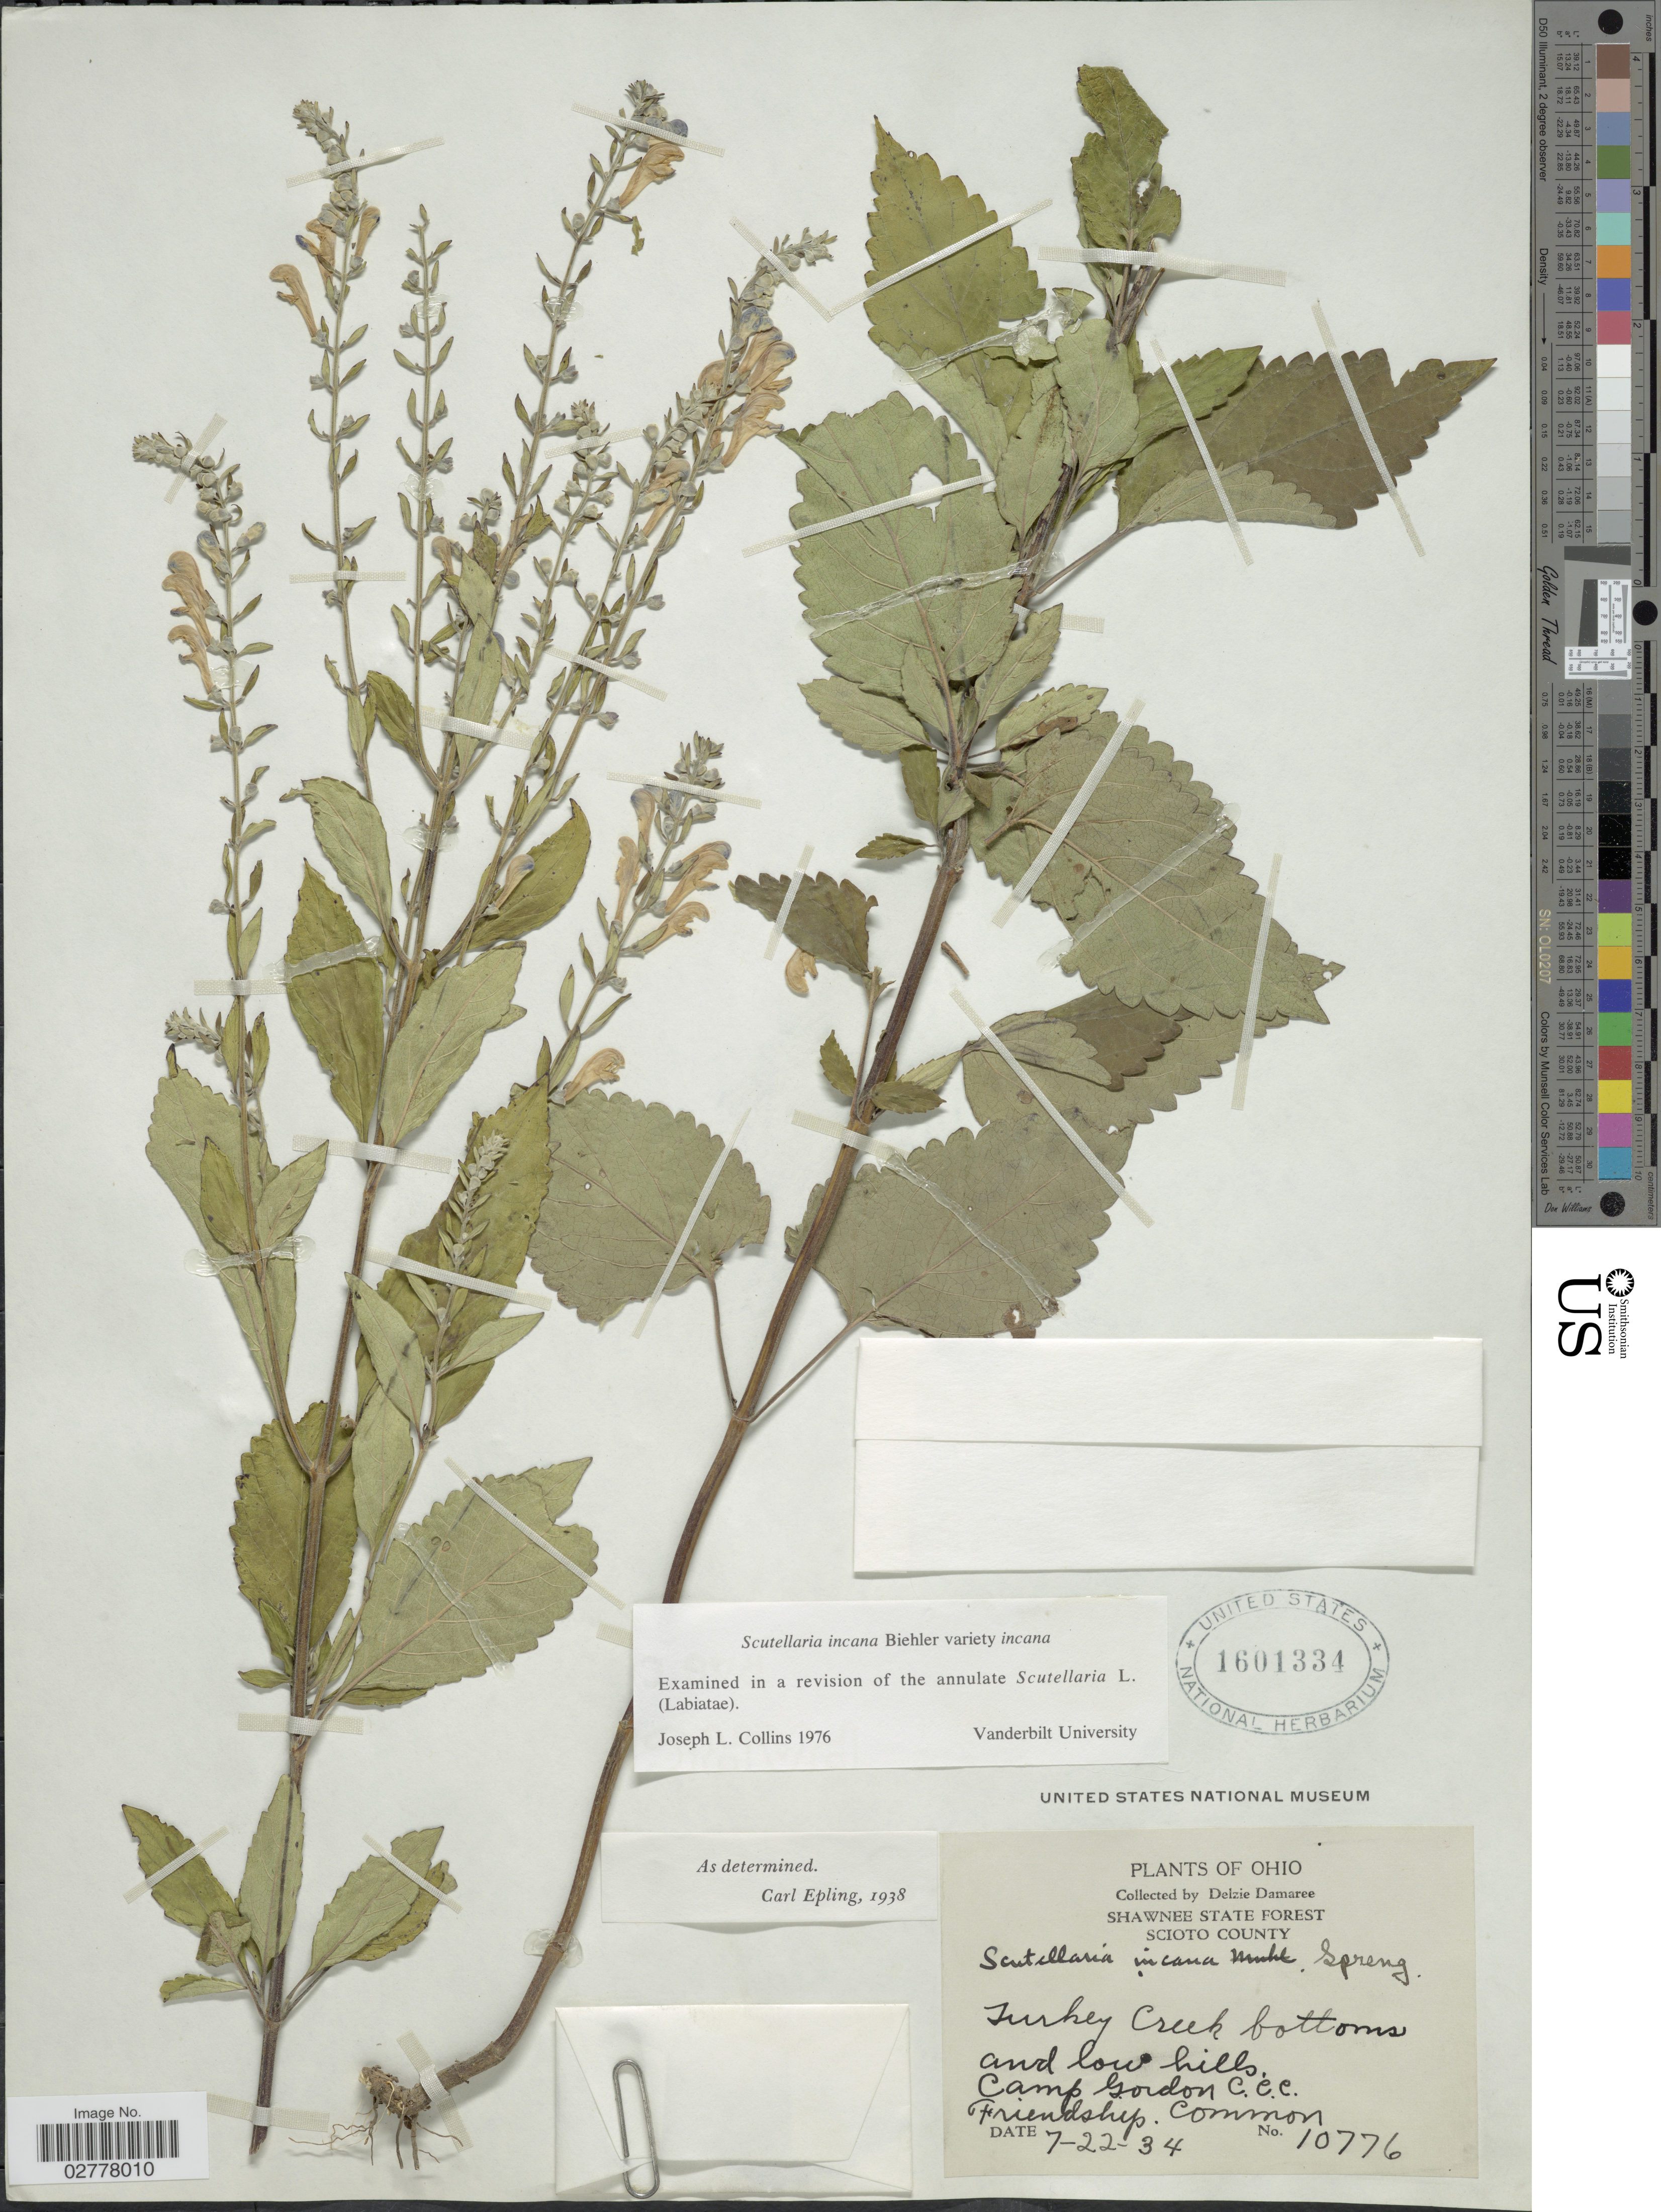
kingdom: Plantae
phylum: Tracheophyta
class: Magnoliopsida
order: Lamiales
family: Lamiaceae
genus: Scutellaria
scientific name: Scutellaria incana var. incana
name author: Biehler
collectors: D. Demaree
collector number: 10776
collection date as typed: Transcribed d/m/y: 22/7/34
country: United States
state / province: Ohio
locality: Shawnee State Forest. Scioto County. Turkey Creek bottoms and low hills. Camp Gordon C.C.C. Friendship.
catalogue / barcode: US 1601334